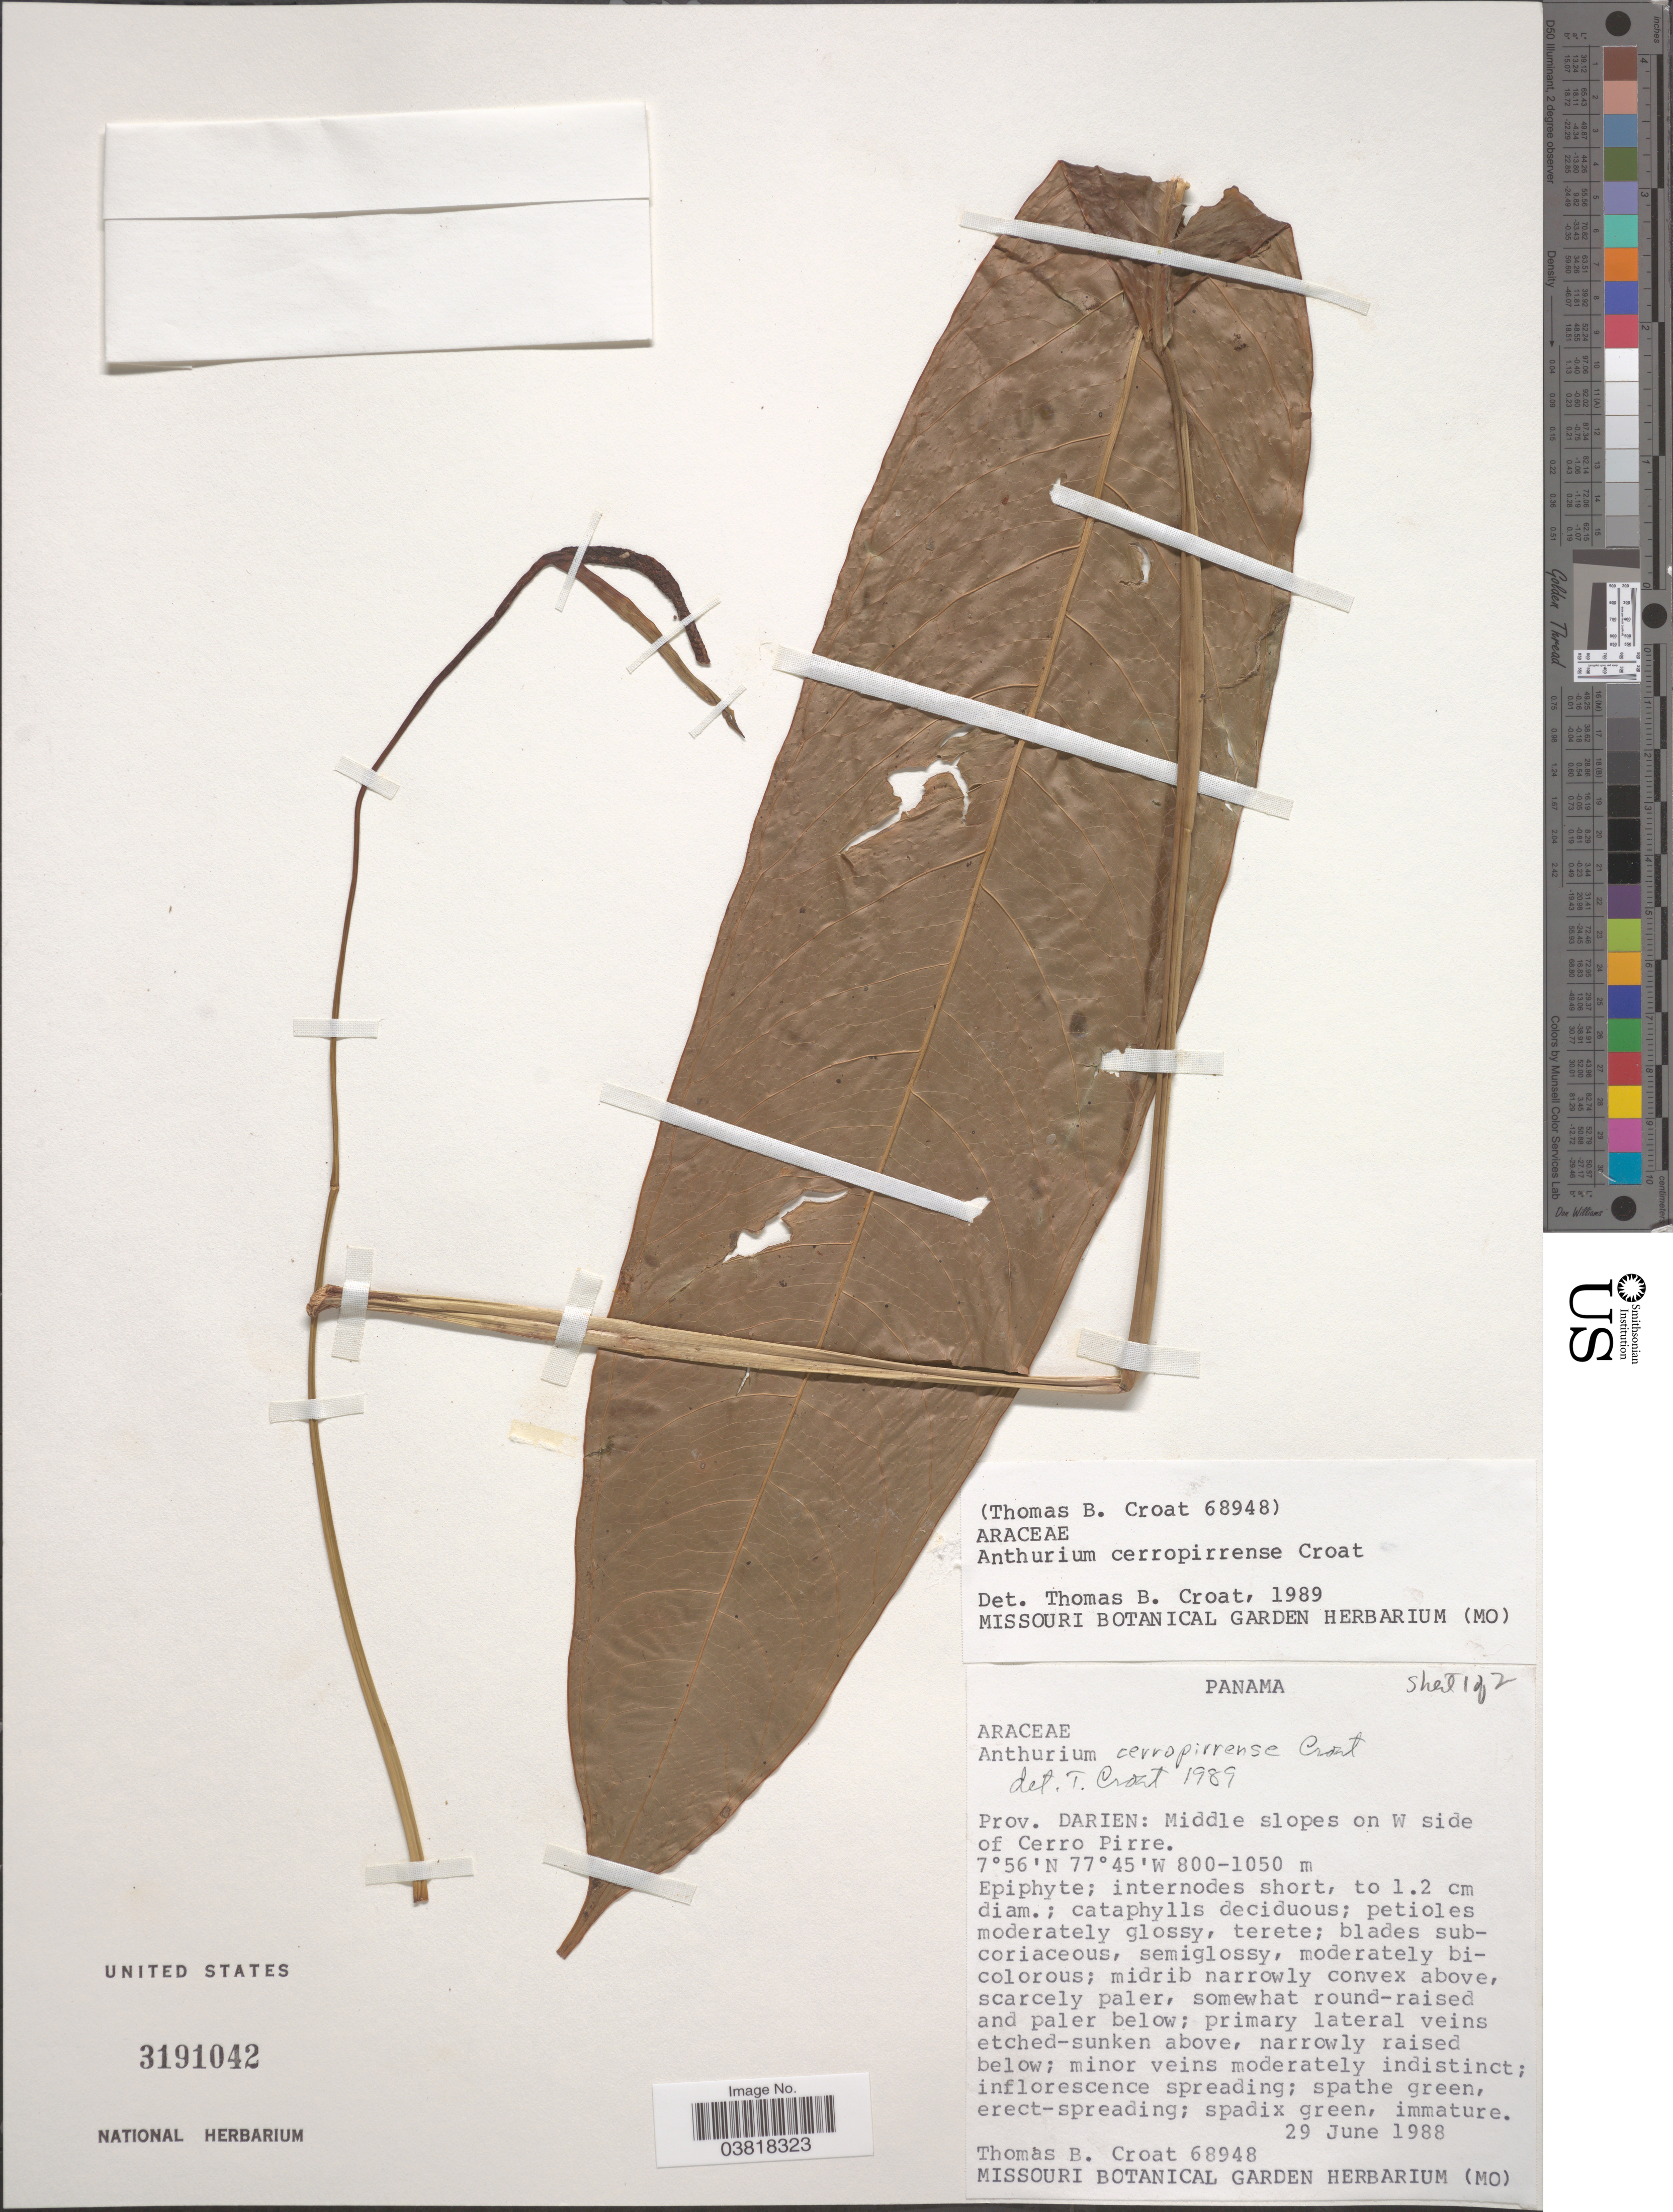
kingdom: Plantae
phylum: Tracheophyta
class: Liliopsida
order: Alismatales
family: Araceae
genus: Anthurium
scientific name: Anthurium cerropirrense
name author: Croat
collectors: T. B. Croat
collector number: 68948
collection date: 1988-06-29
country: Panama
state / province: Darien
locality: Middle slopes on W side of Cerro Pirre.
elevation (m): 800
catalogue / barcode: US 3191042